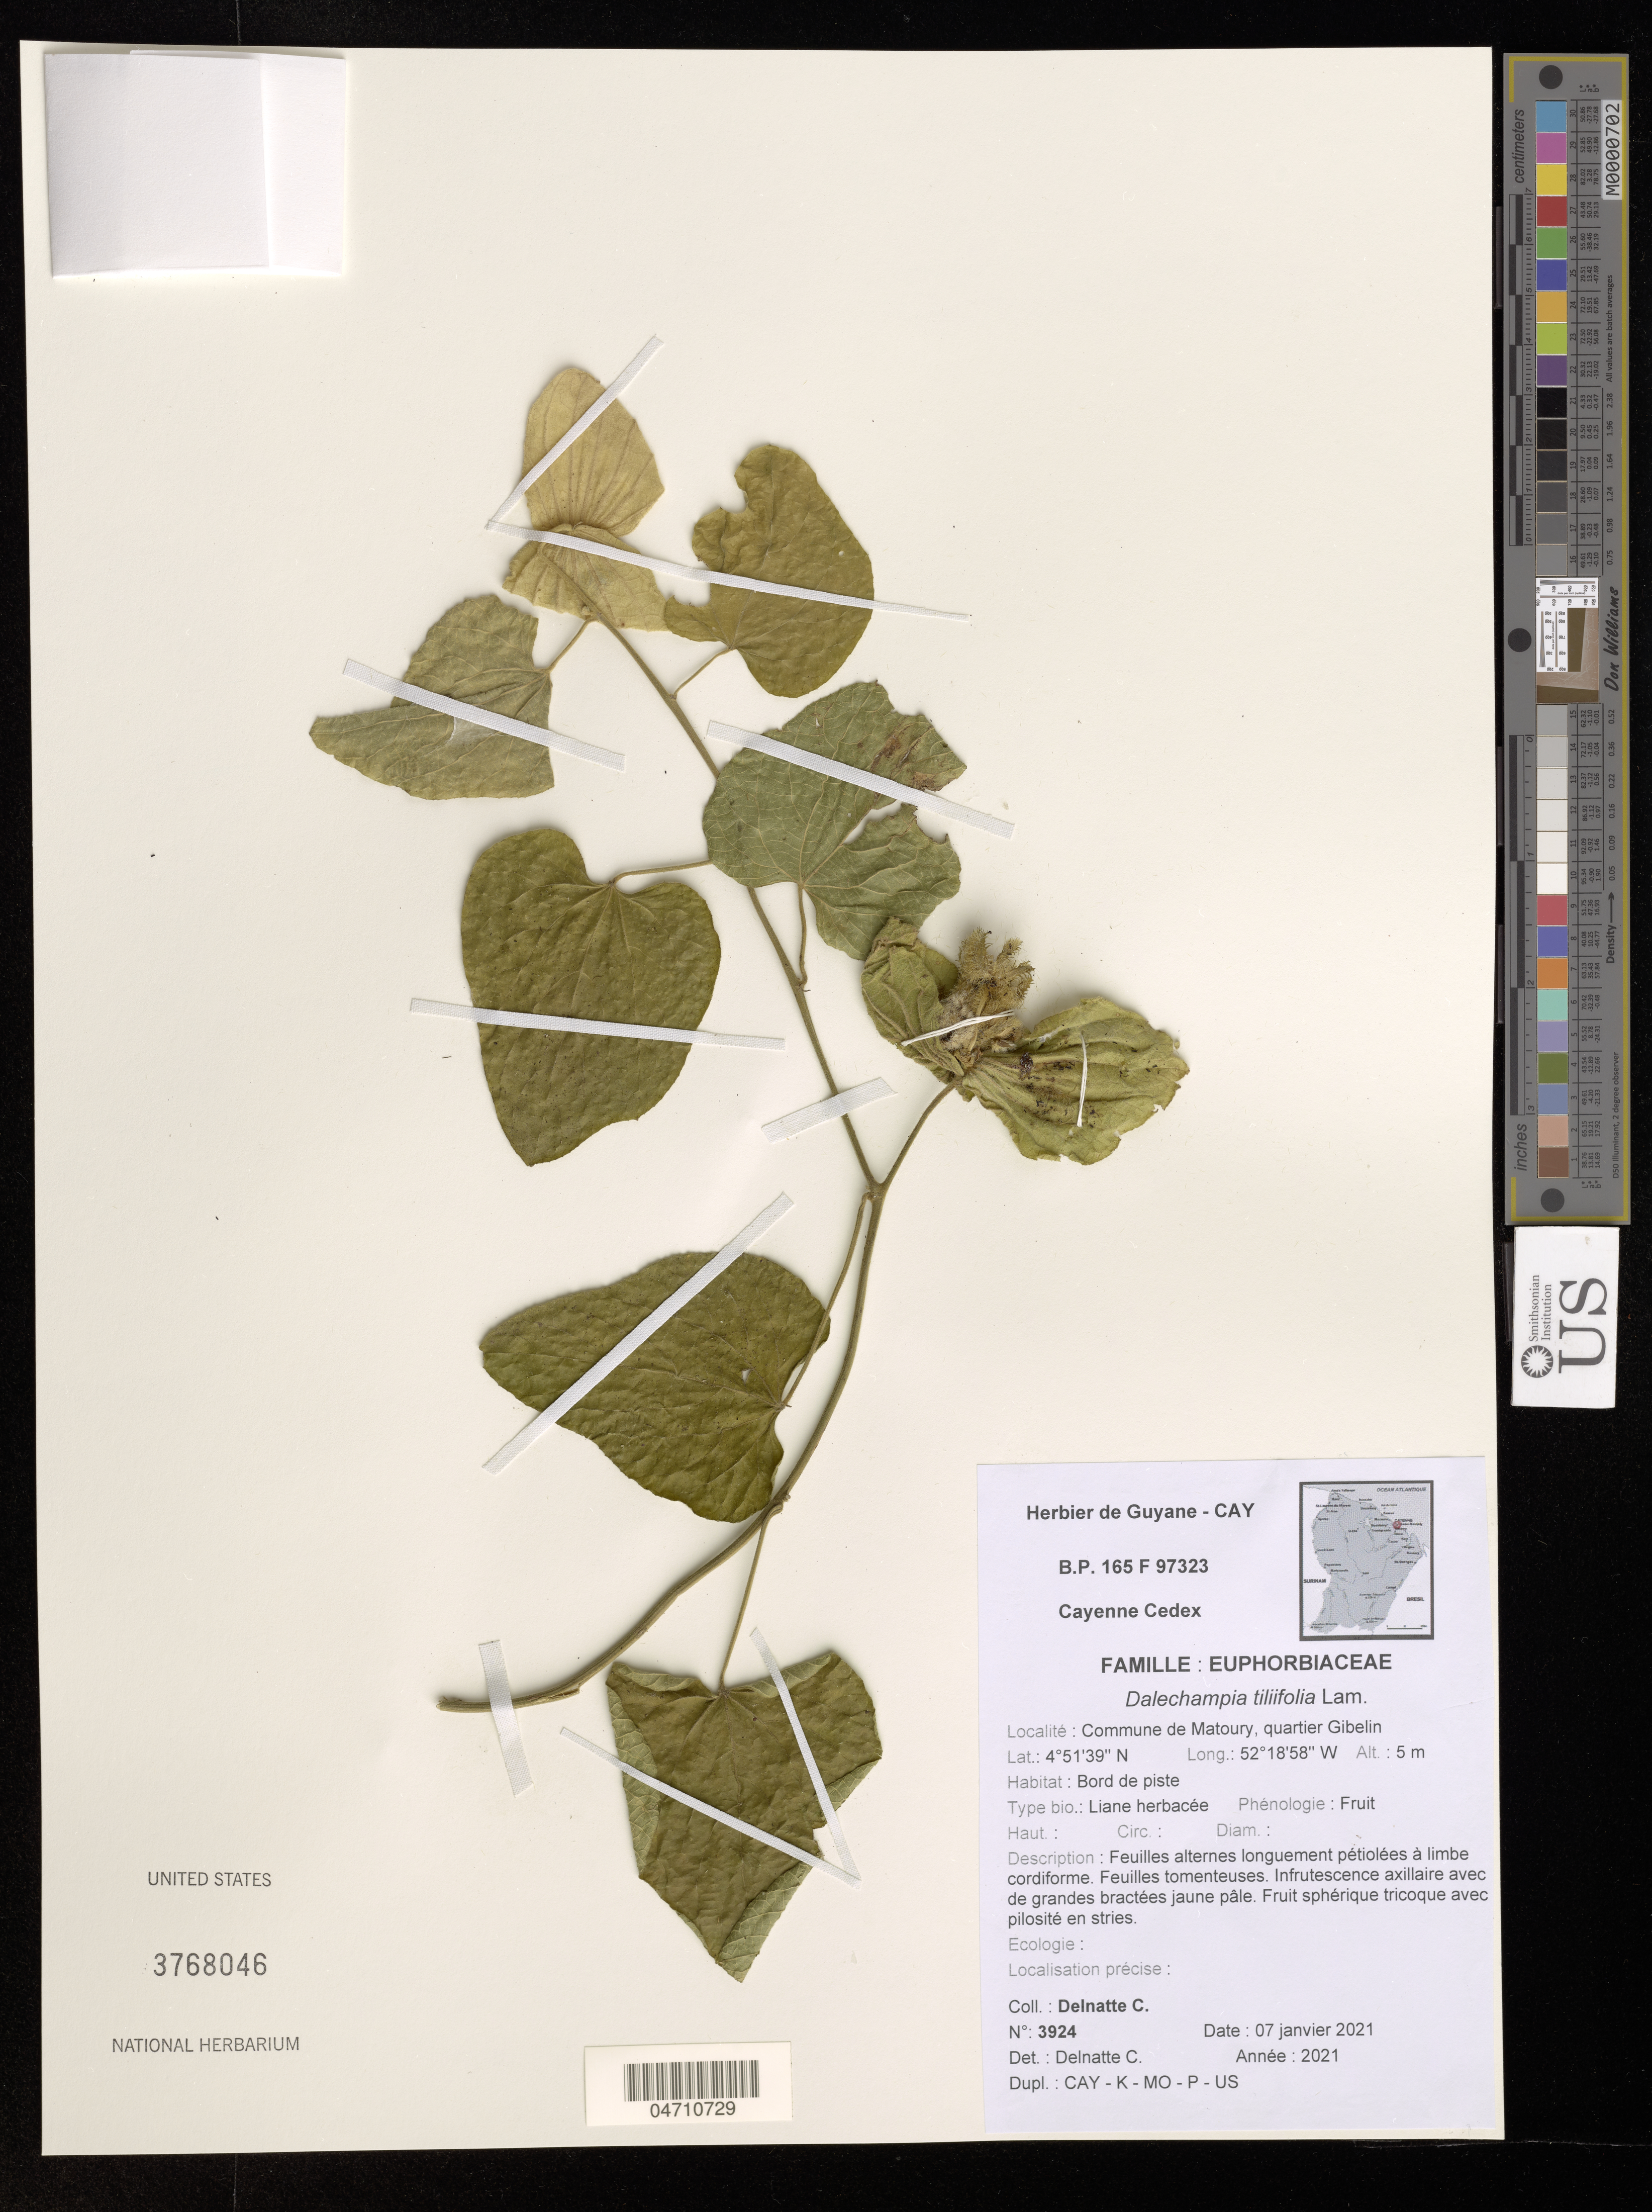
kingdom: Plantae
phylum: Tracheophyta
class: Magnoliopsida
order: Malpighiales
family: Euphorbiaceae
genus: Dalechampia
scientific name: Dalechampia tiliifolia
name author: Lam.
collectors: C. Delnatte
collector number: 3924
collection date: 2021-01-07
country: French Guiana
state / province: Cayenne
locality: Commune de Matoury, quartier Gibelin.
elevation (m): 5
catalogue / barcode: US 3768046